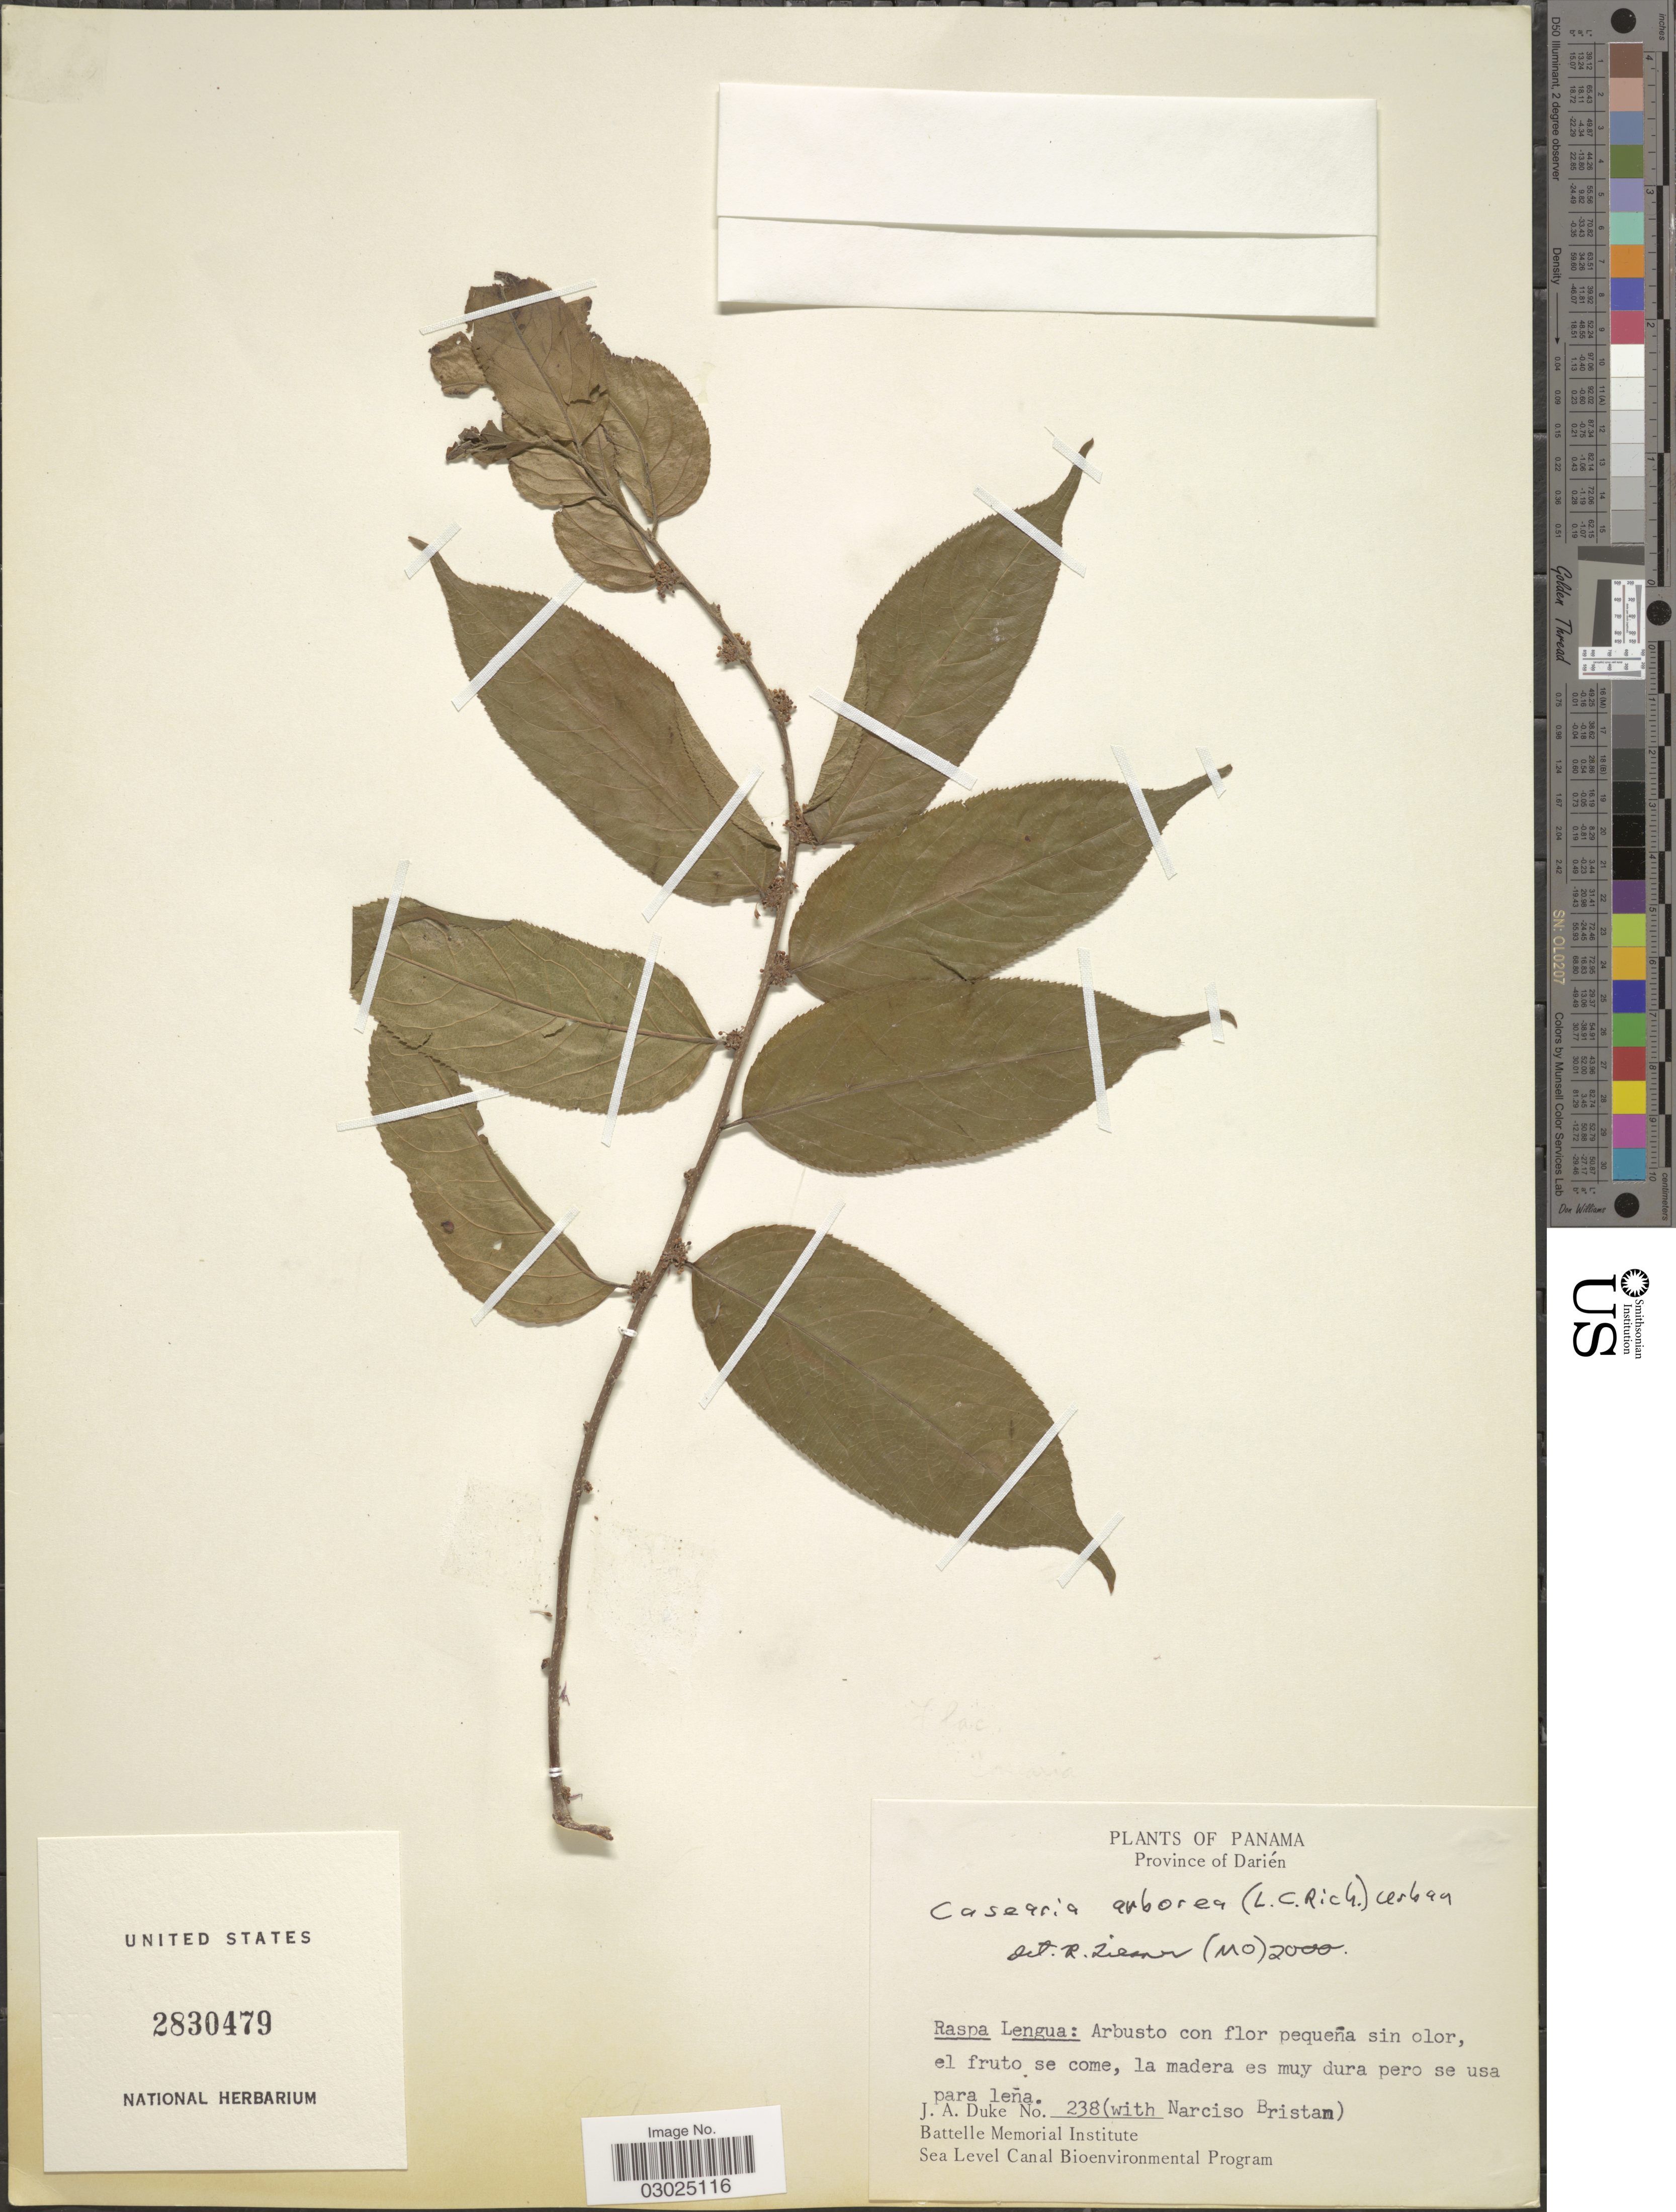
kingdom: Plantae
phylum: Tracheophyta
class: Magnoliopsida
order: Malpighiales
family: Salicaceae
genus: Casearia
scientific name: Casearia arborea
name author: (Rich.) Urb.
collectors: J. A. Duke & N. Bristan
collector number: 238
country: Panama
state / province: Darién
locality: Raspa Lengua.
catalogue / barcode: US 2830479